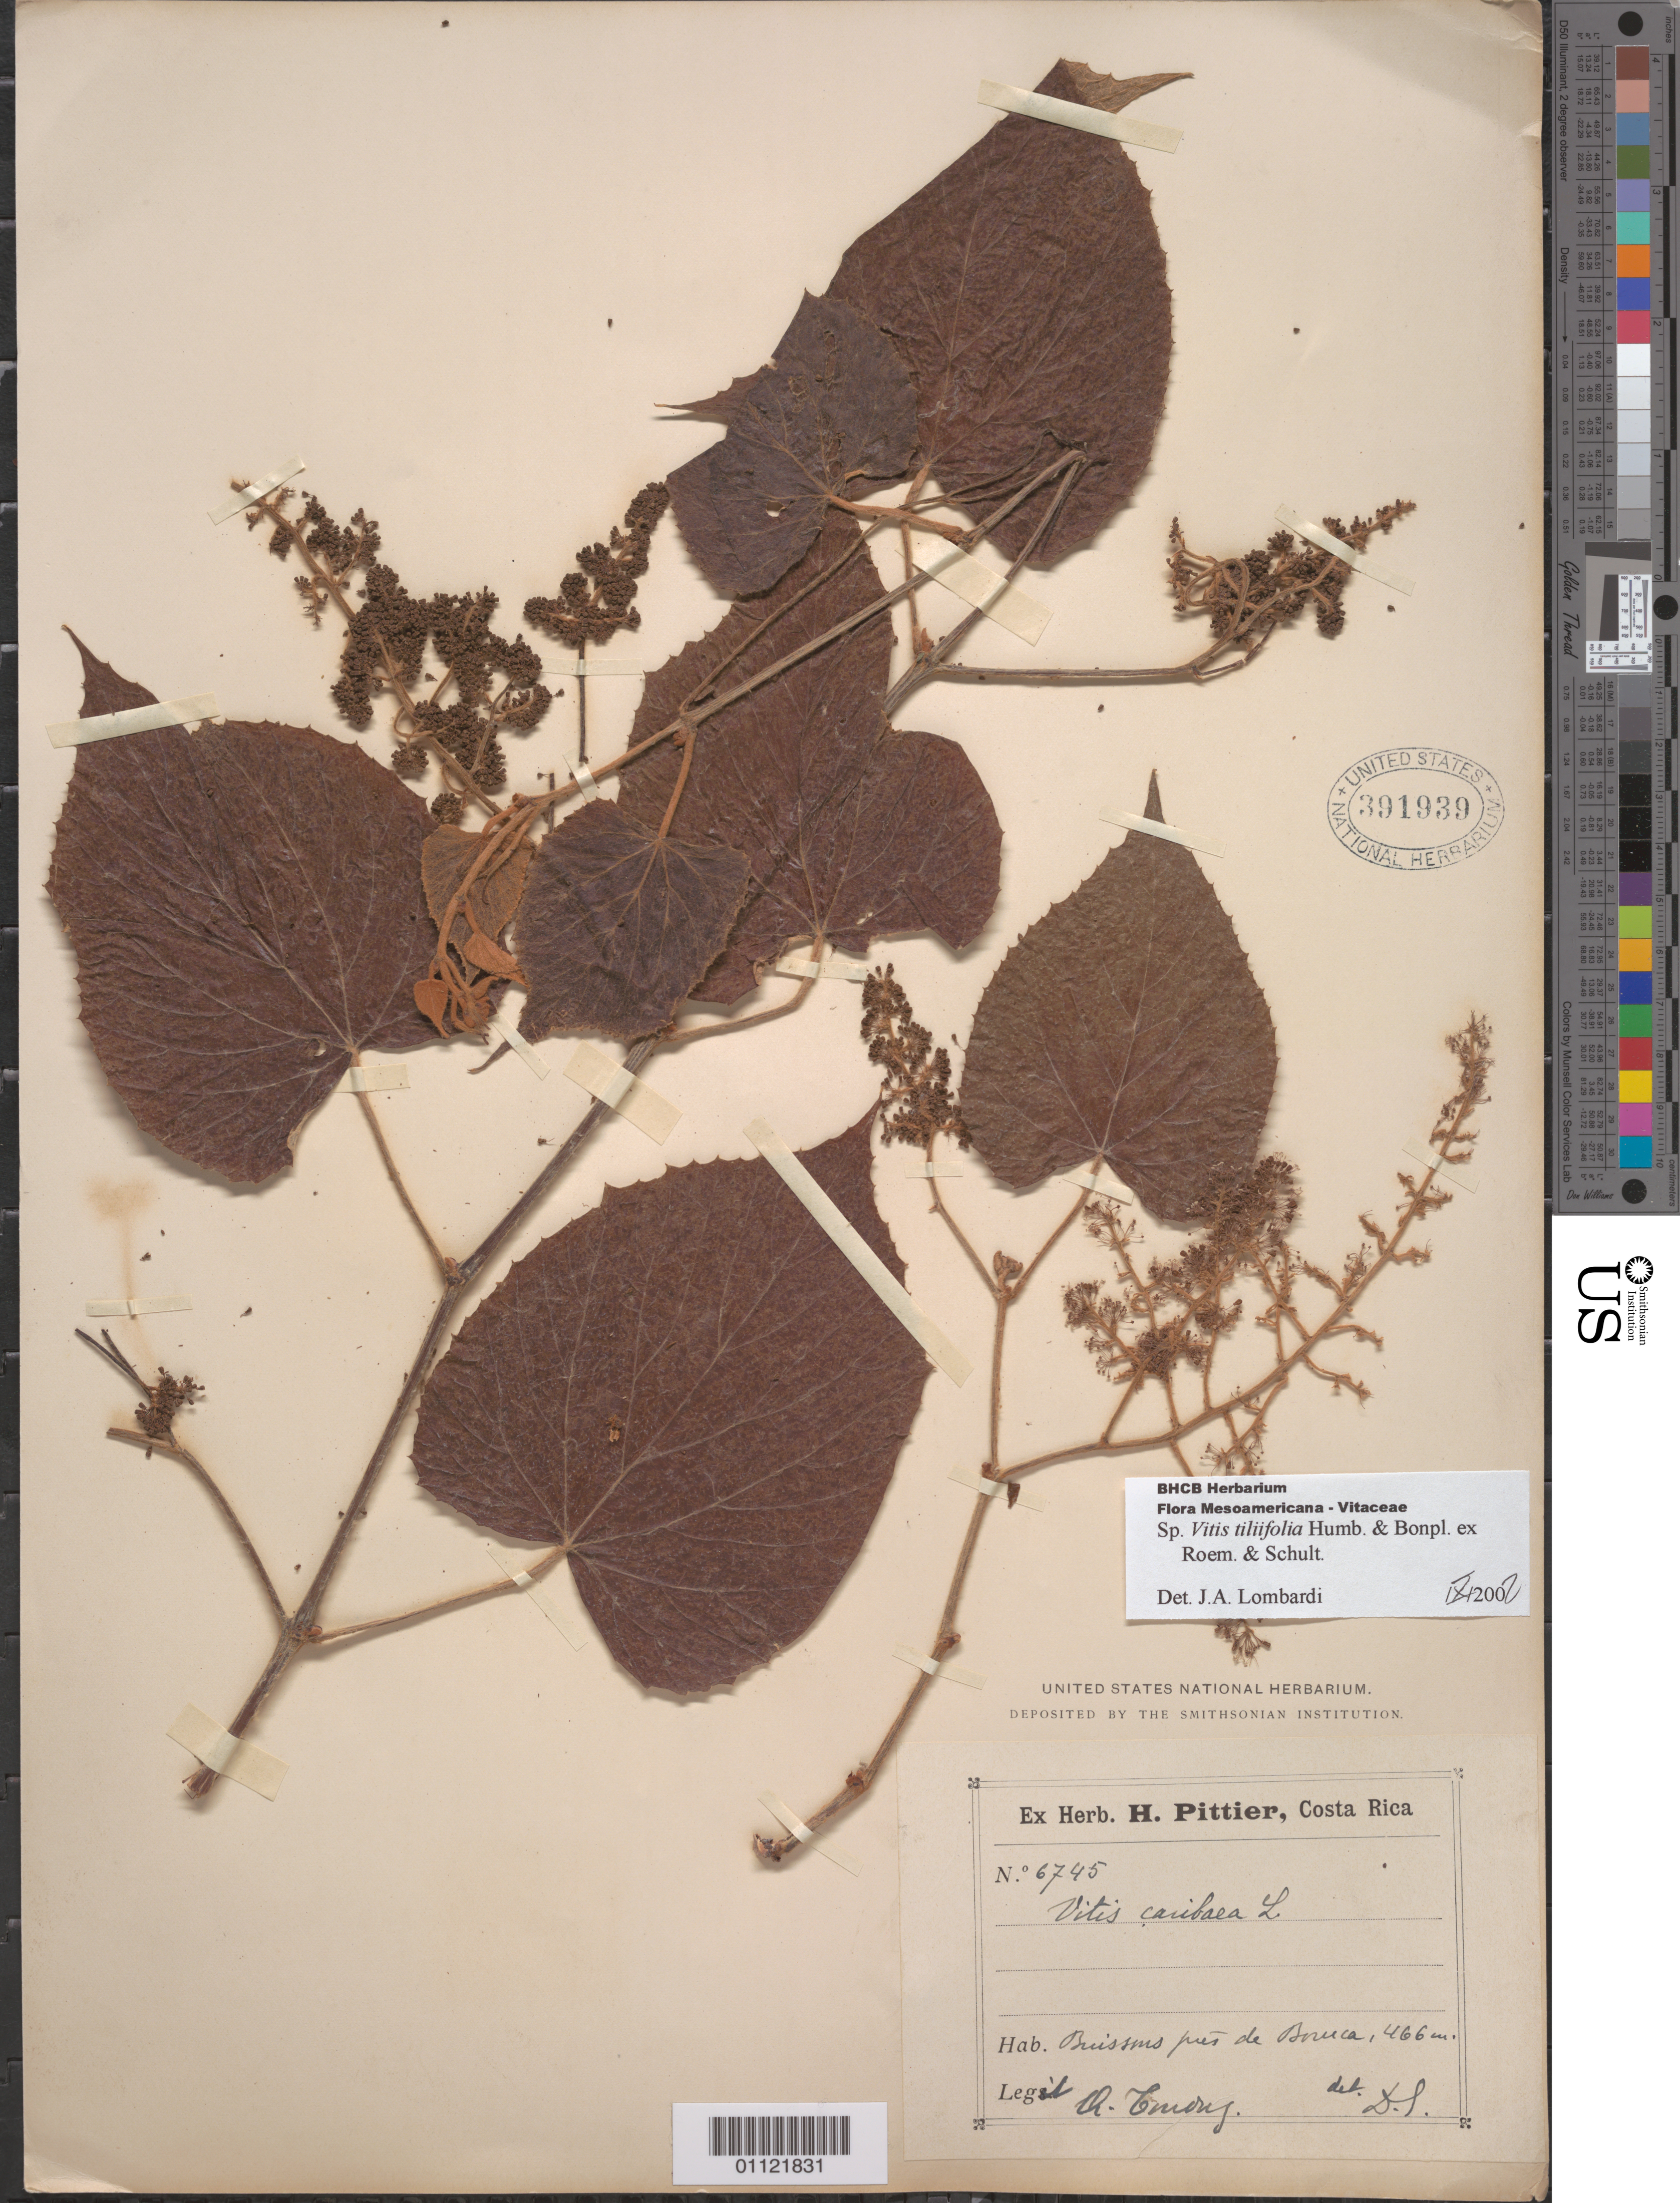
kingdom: Plantae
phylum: Tracheophyta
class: Magnoliopsida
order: Vitales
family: Vitaceae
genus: Vitis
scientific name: Vitis tiliifolia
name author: Humb. & Bonpl. ex Schult.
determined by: Lombardi, Julio A.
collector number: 6745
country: Costa Rica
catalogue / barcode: US 391939